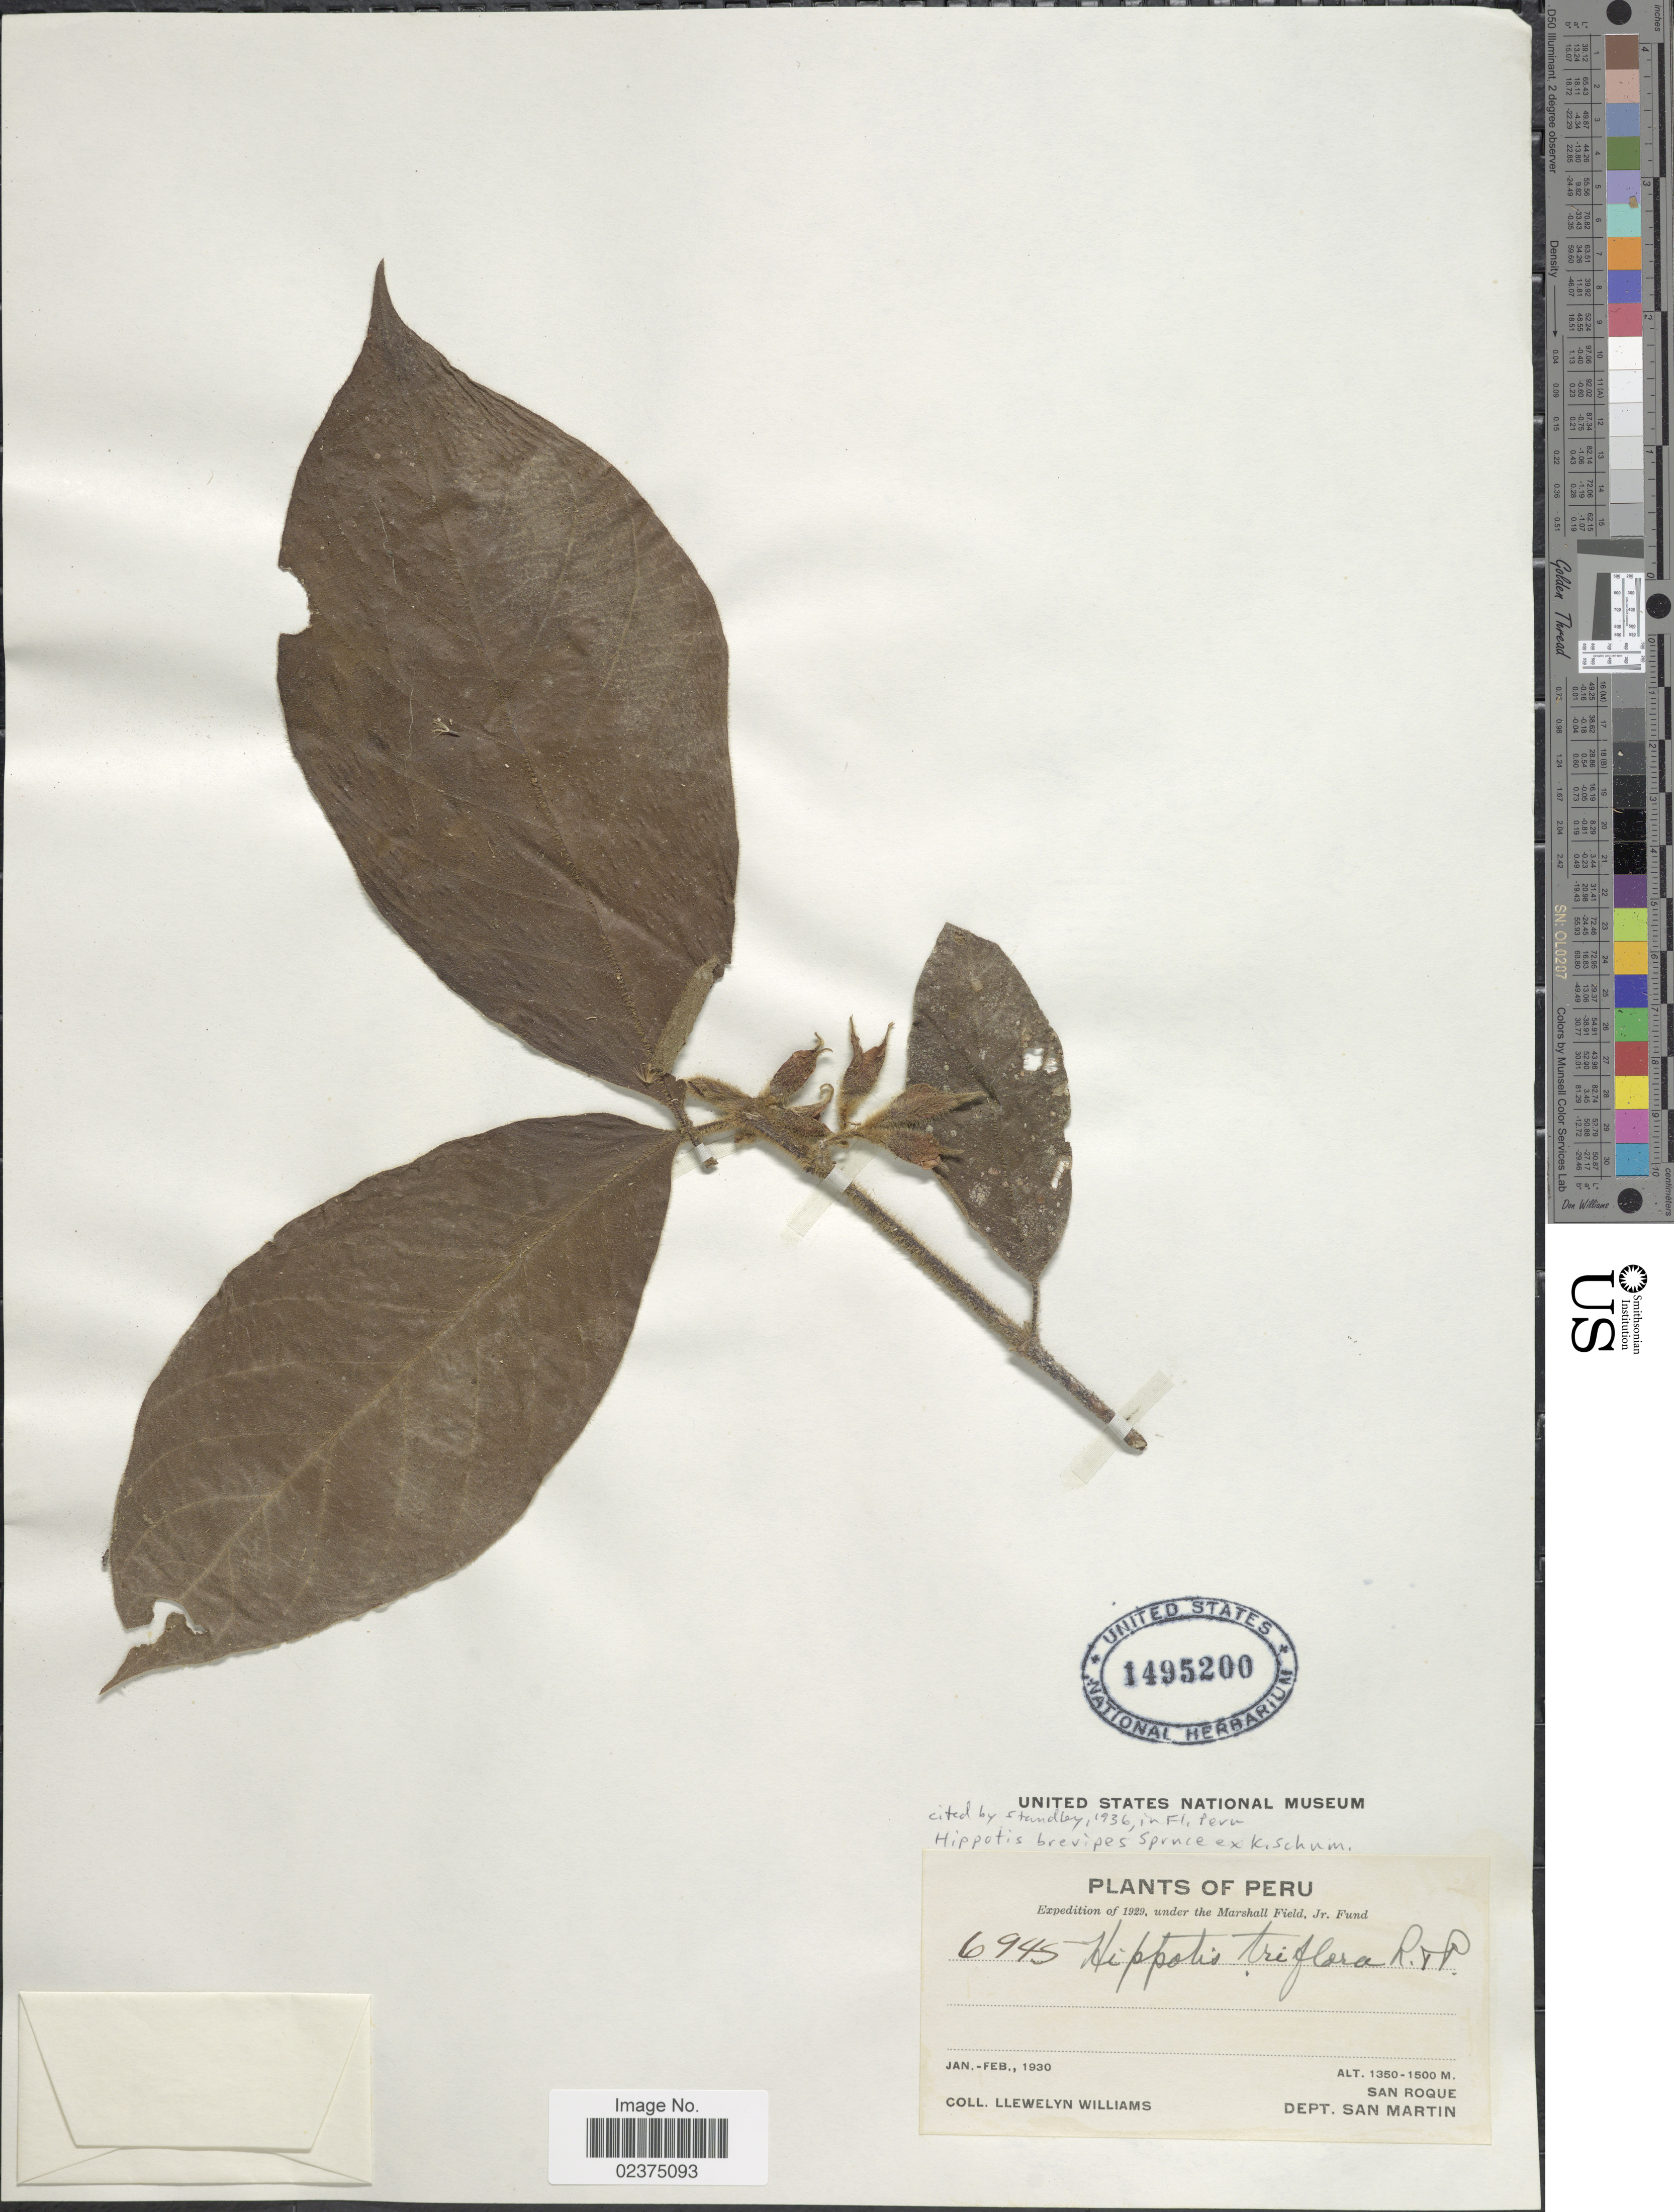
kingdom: Plantae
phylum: Tracheophyta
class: Magnoliopsida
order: Gentianales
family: Rubiaceae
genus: Hippotis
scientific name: Hippotis brevipes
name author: Spruce ex K. Schum.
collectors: Ll. Williams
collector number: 6945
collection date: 1930-01/1930-02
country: Peru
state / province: San Martín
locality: San Roque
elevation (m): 1350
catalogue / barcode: US 1495200